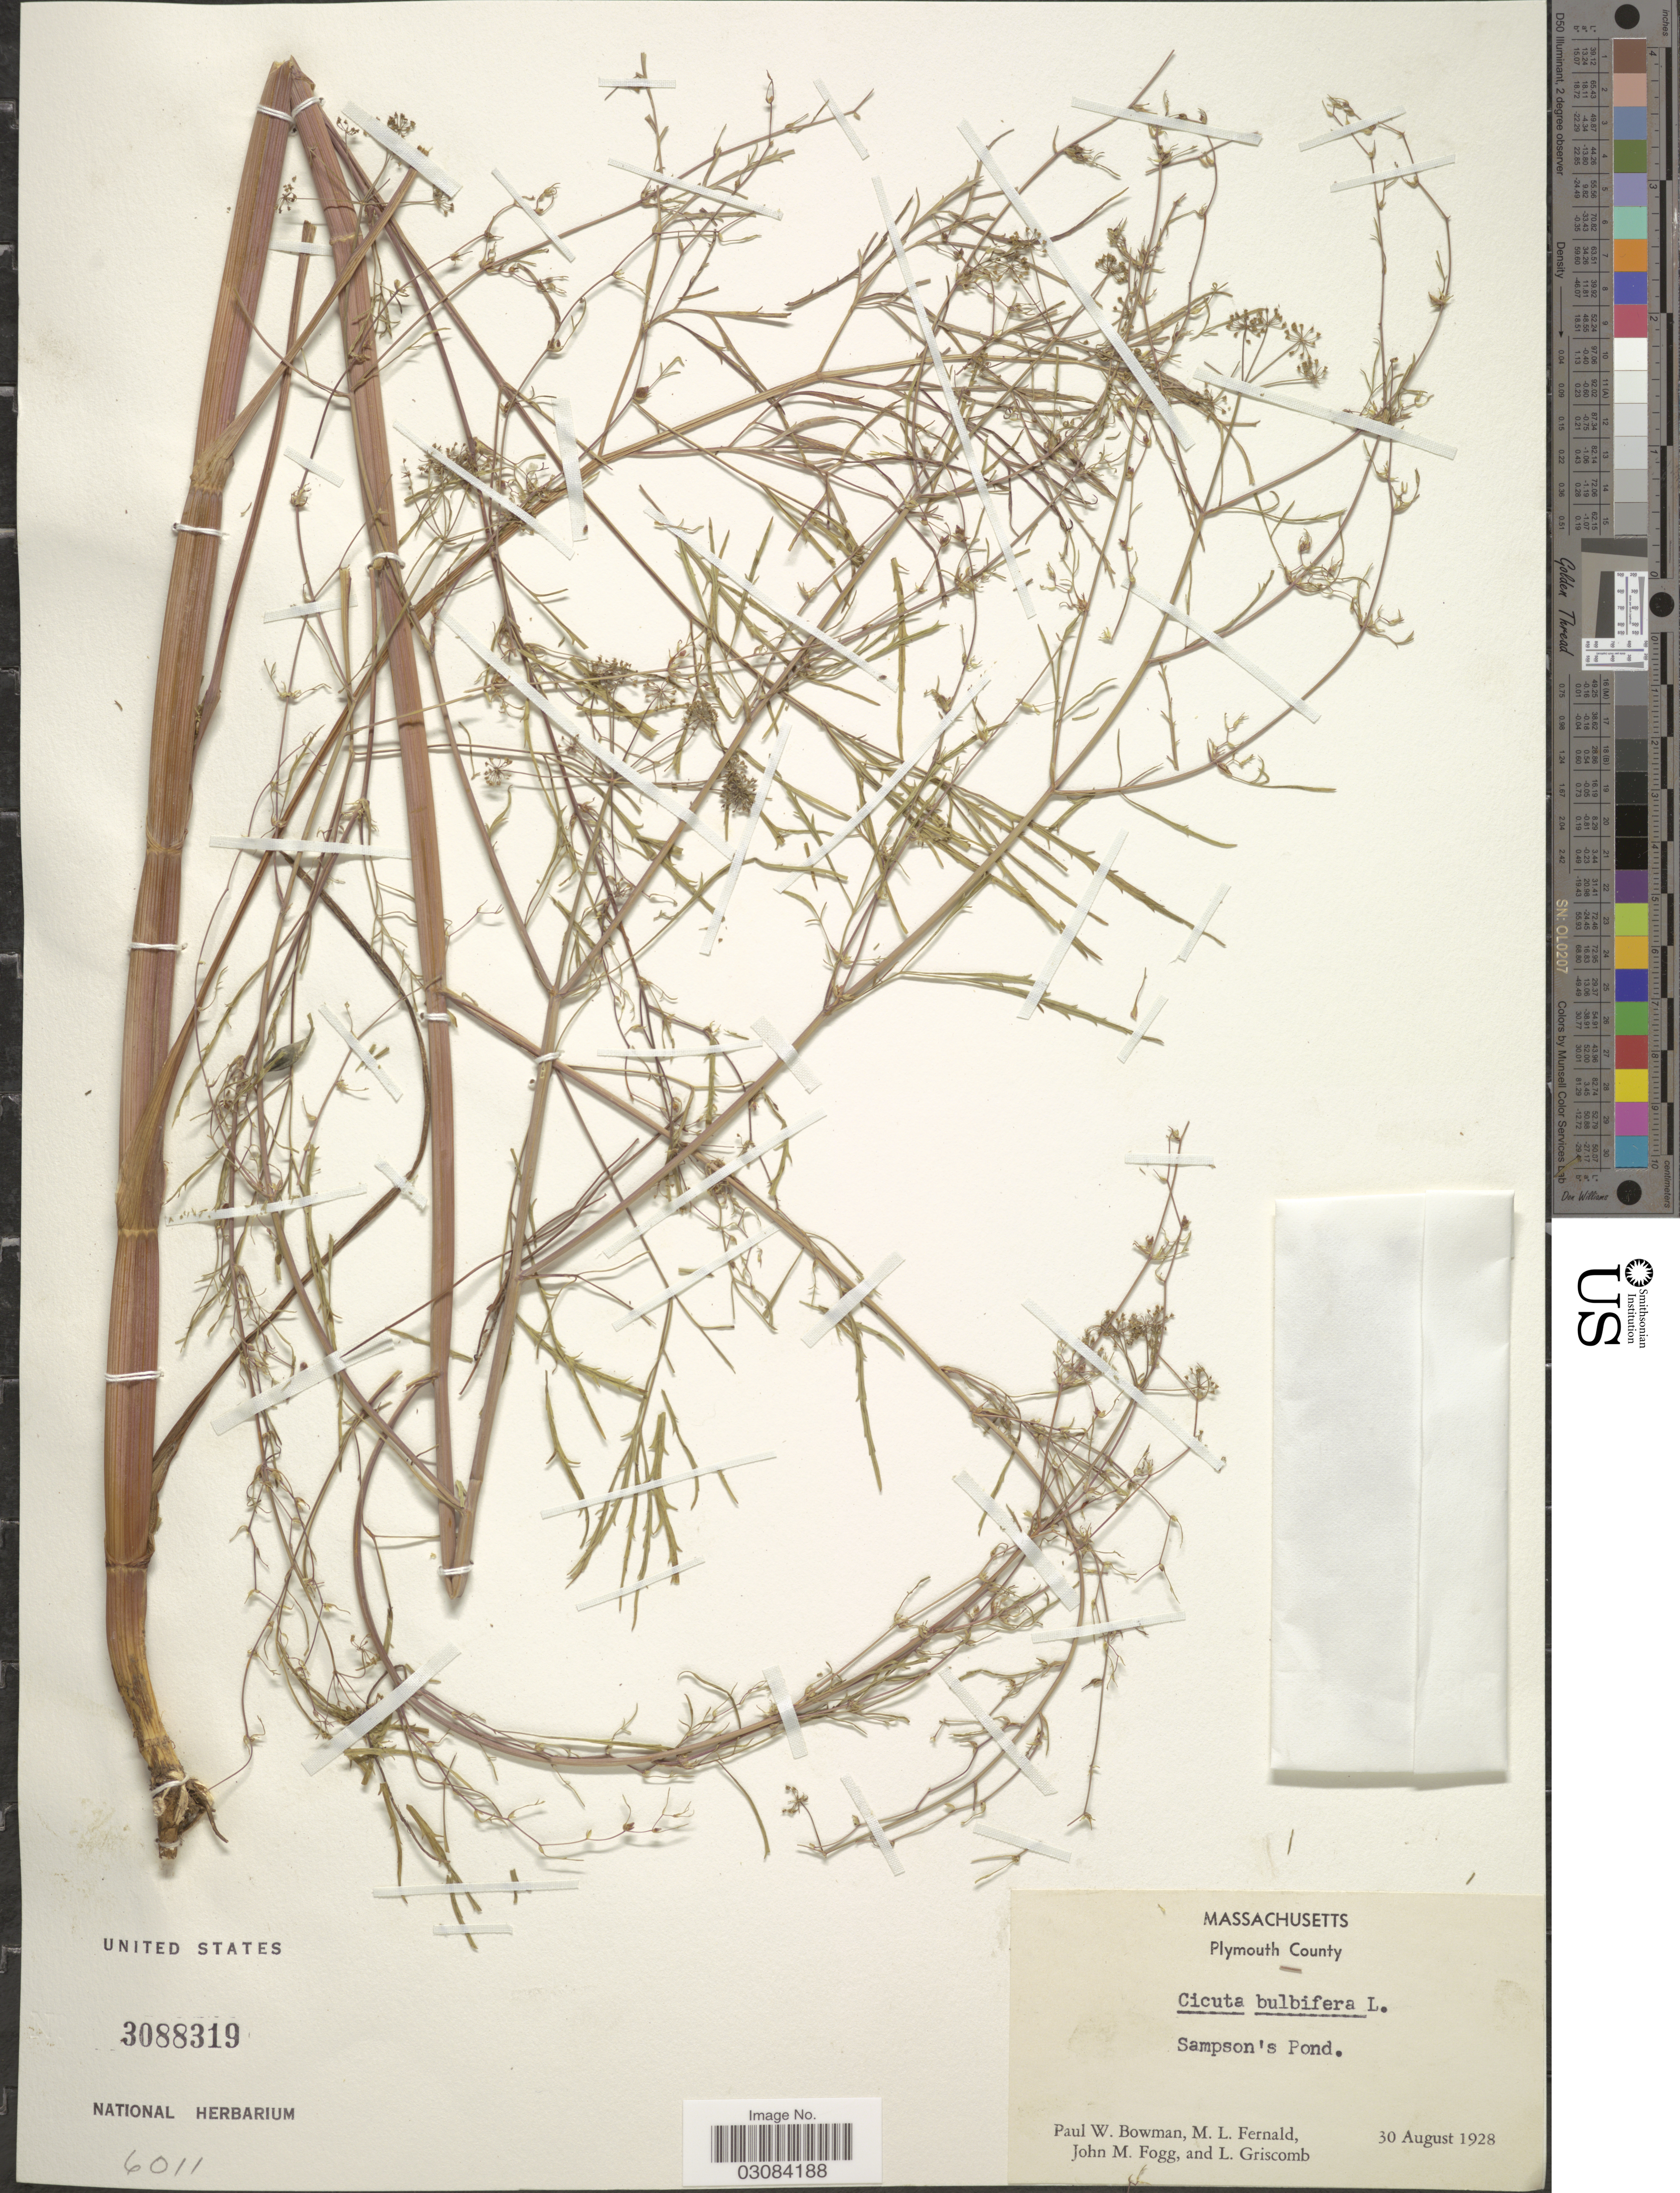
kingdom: Plantae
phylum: Tracheophyta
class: Magnoliopsida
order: Apiales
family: Apiaceae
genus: Cicuta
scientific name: Cicuta bulbifera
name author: L.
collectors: P. Bowman, M. L. Fernald, J. Fogg & L. Griscomb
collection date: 1928-08-30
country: United States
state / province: Massachusetts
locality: Plymouth County. Sampson's Pond.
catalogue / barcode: US 3088319